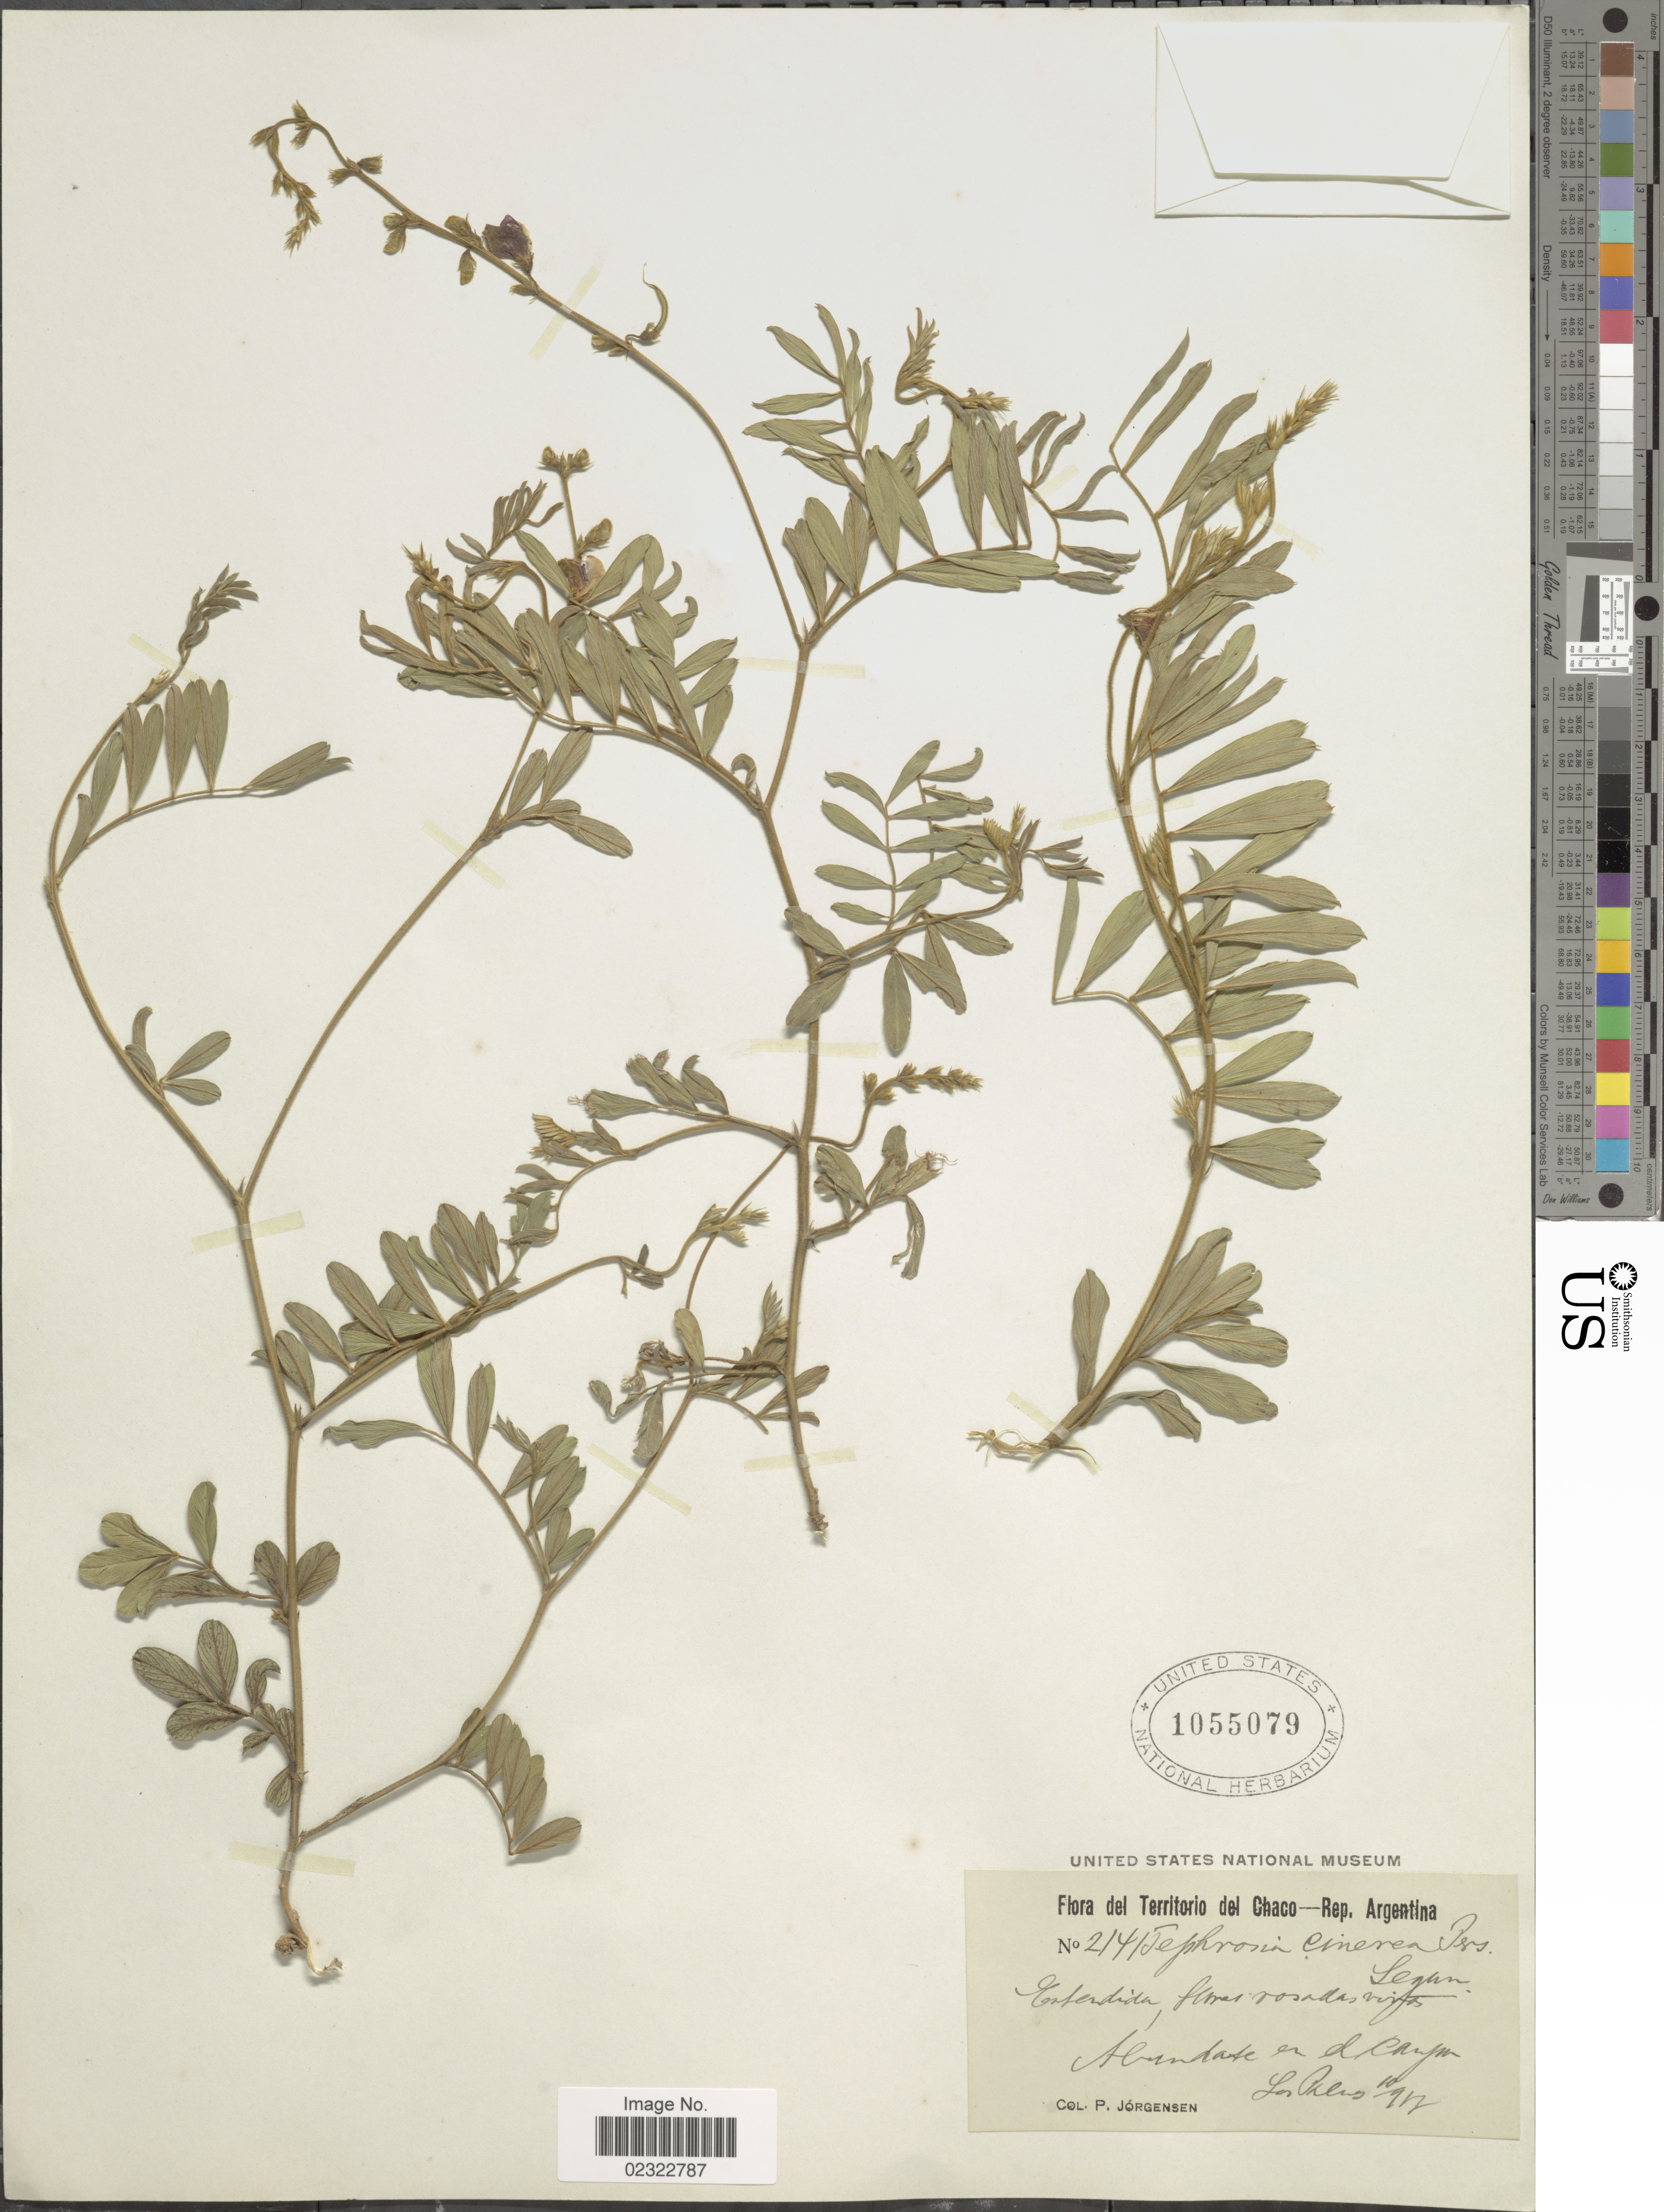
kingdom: Plantae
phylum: Tracheophyta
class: Magnoliopsida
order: Fabales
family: Fabaceae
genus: Tephrosia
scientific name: Tephrosia cinerea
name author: (L.) Pers.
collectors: P. Jörgensen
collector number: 2141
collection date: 1917-10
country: Argentina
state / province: Chaco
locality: Territorio del Chaco- Rep. Argentina. Abundant en el canyon.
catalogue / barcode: US 1055079